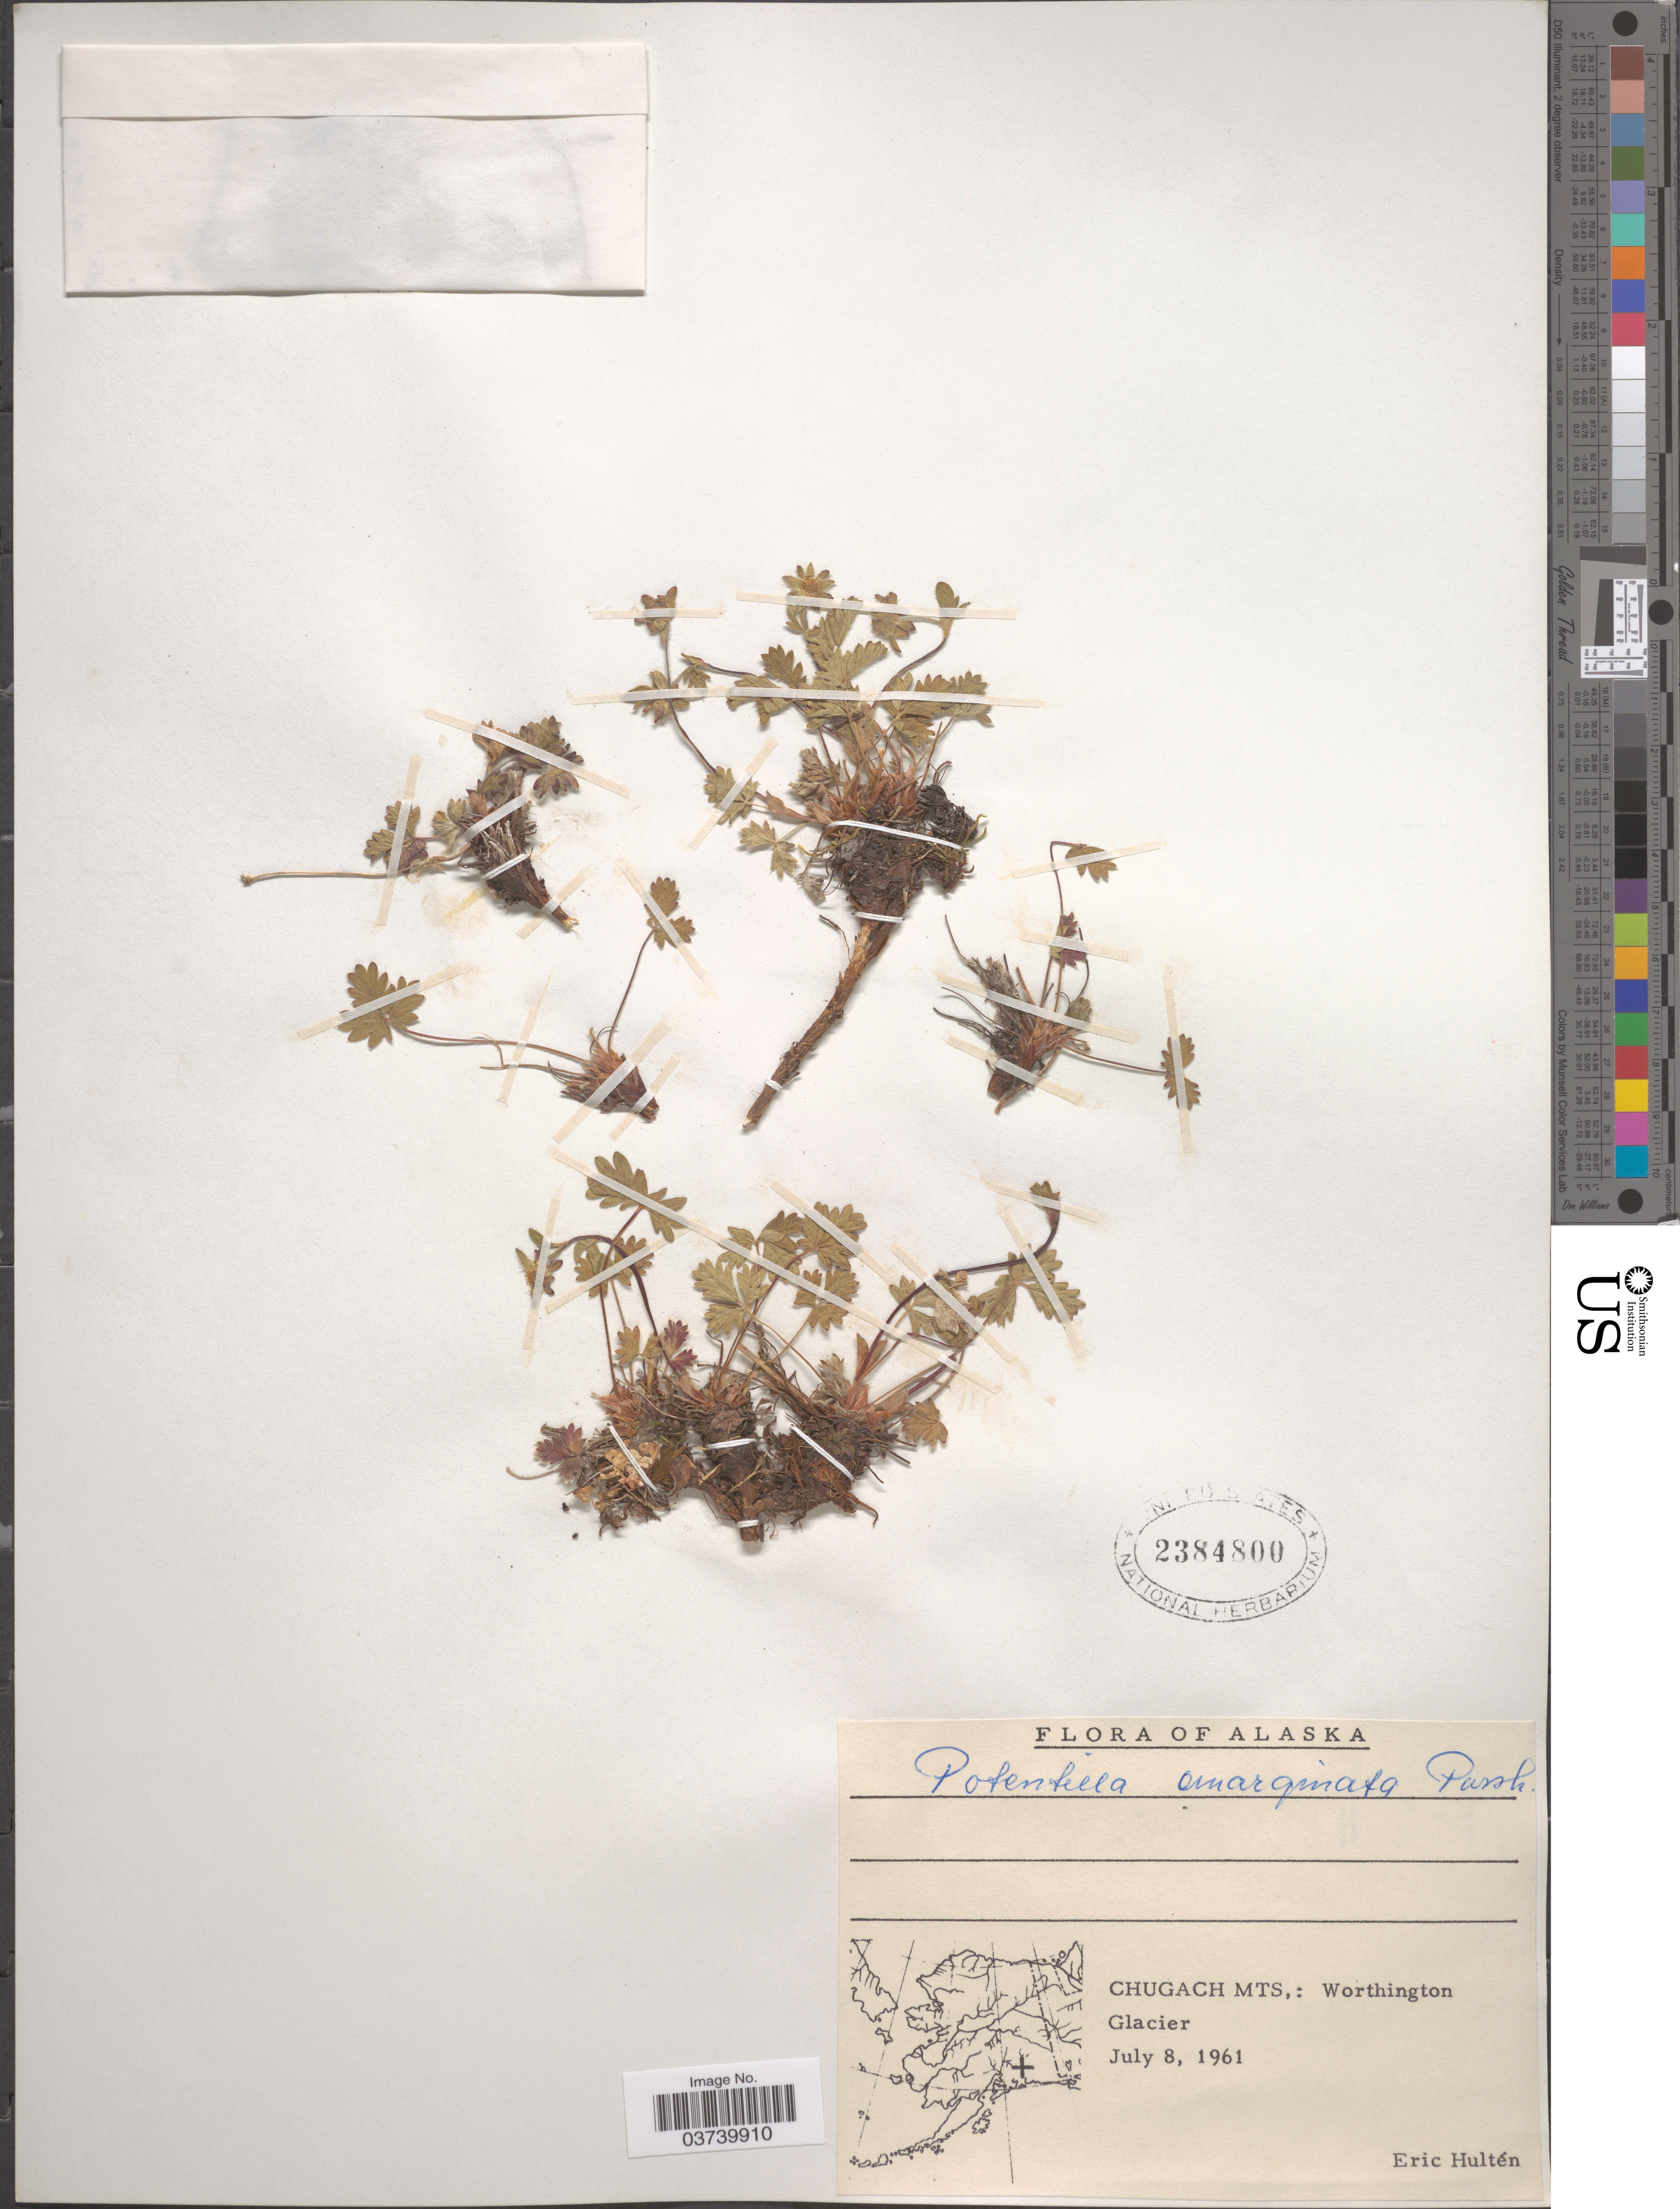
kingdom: Plantae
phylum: Tracheophyta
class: Magnoliopsida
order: Rosales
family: Rosaceae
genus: Potentilla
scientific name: Potentilla hyparctica subsp. hyparctica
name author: Malte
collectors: E. G. Hultén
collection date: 1961-07-08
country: United States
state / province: Alaska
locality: Chugach Mts,: Worthington Glacier.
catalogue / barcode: US 2384800